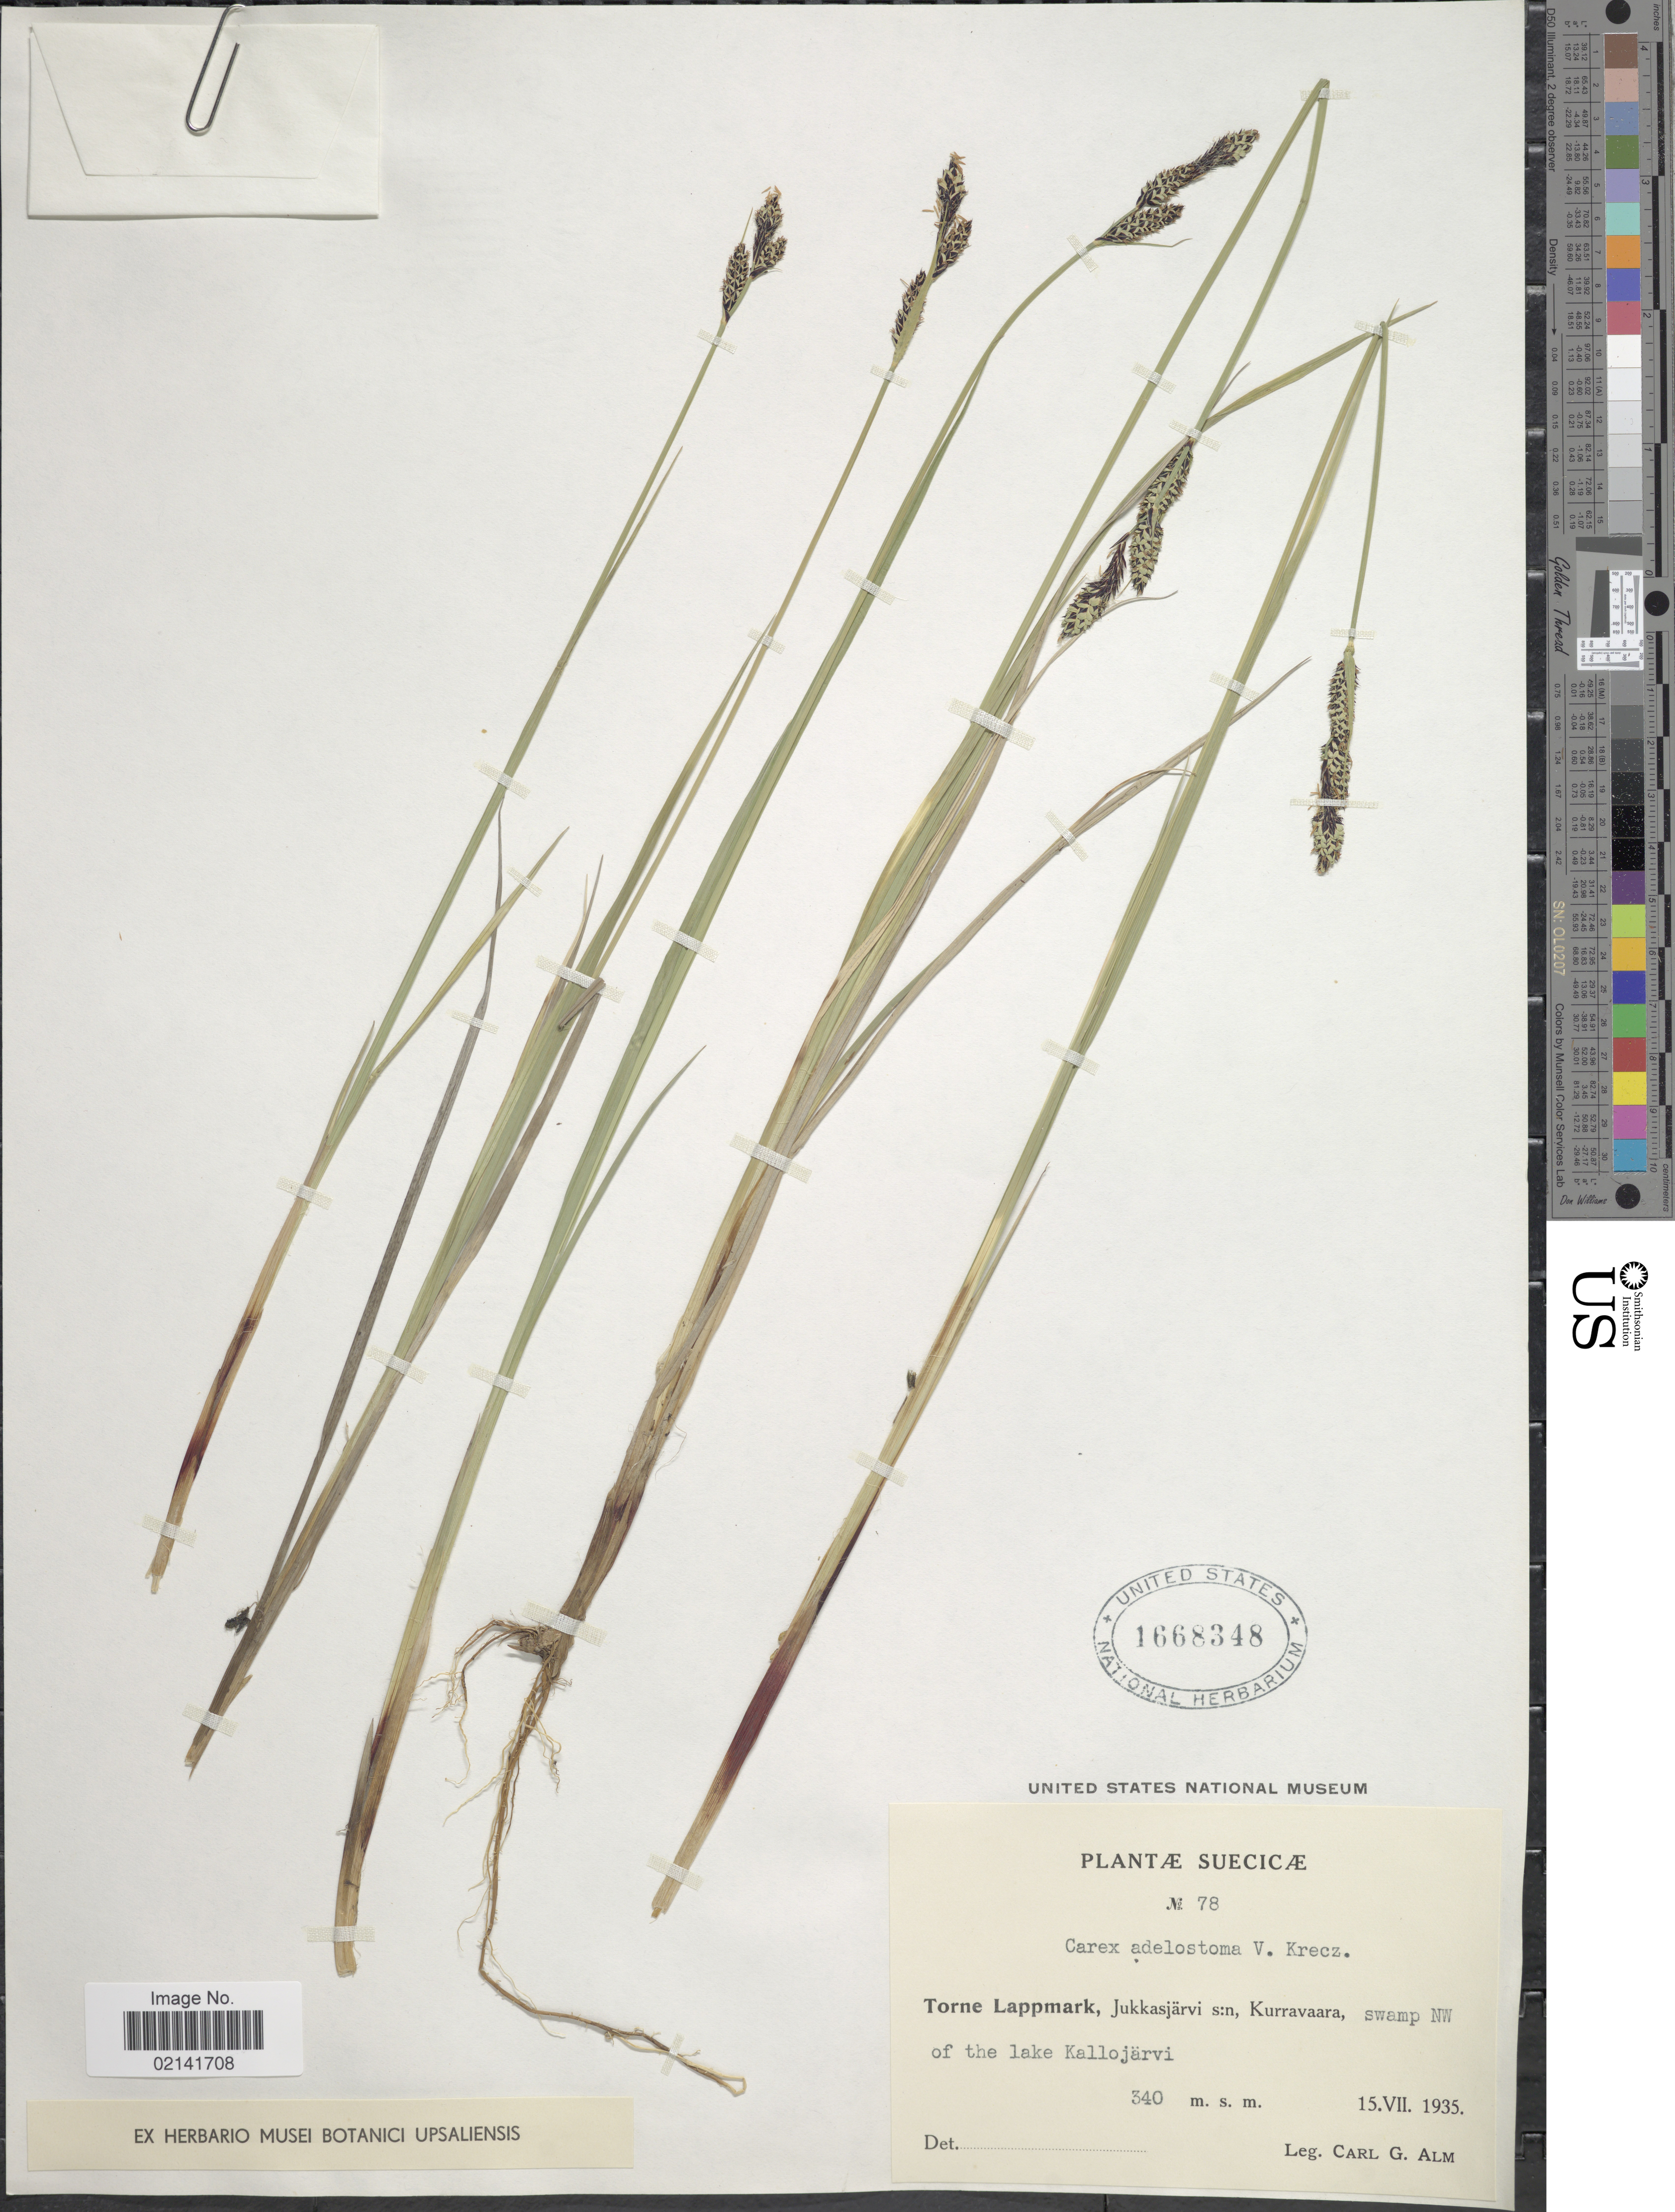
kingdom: Plantae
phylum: Tracheophyta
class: Liliopsida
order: Poales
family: Cyperaceae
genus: Carex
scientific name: Carex adelostoma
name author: V.I. Krecz.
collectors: C. G. Alm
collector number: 78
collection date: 1935-07-15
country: Sweden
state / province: Norrbotten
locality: Suecicae, Torne Lappmark, Jukkasjarvi s:n, Kurravaara, swamp NW of the lake Kallojarvi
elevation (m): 340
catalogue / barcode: US 1668348